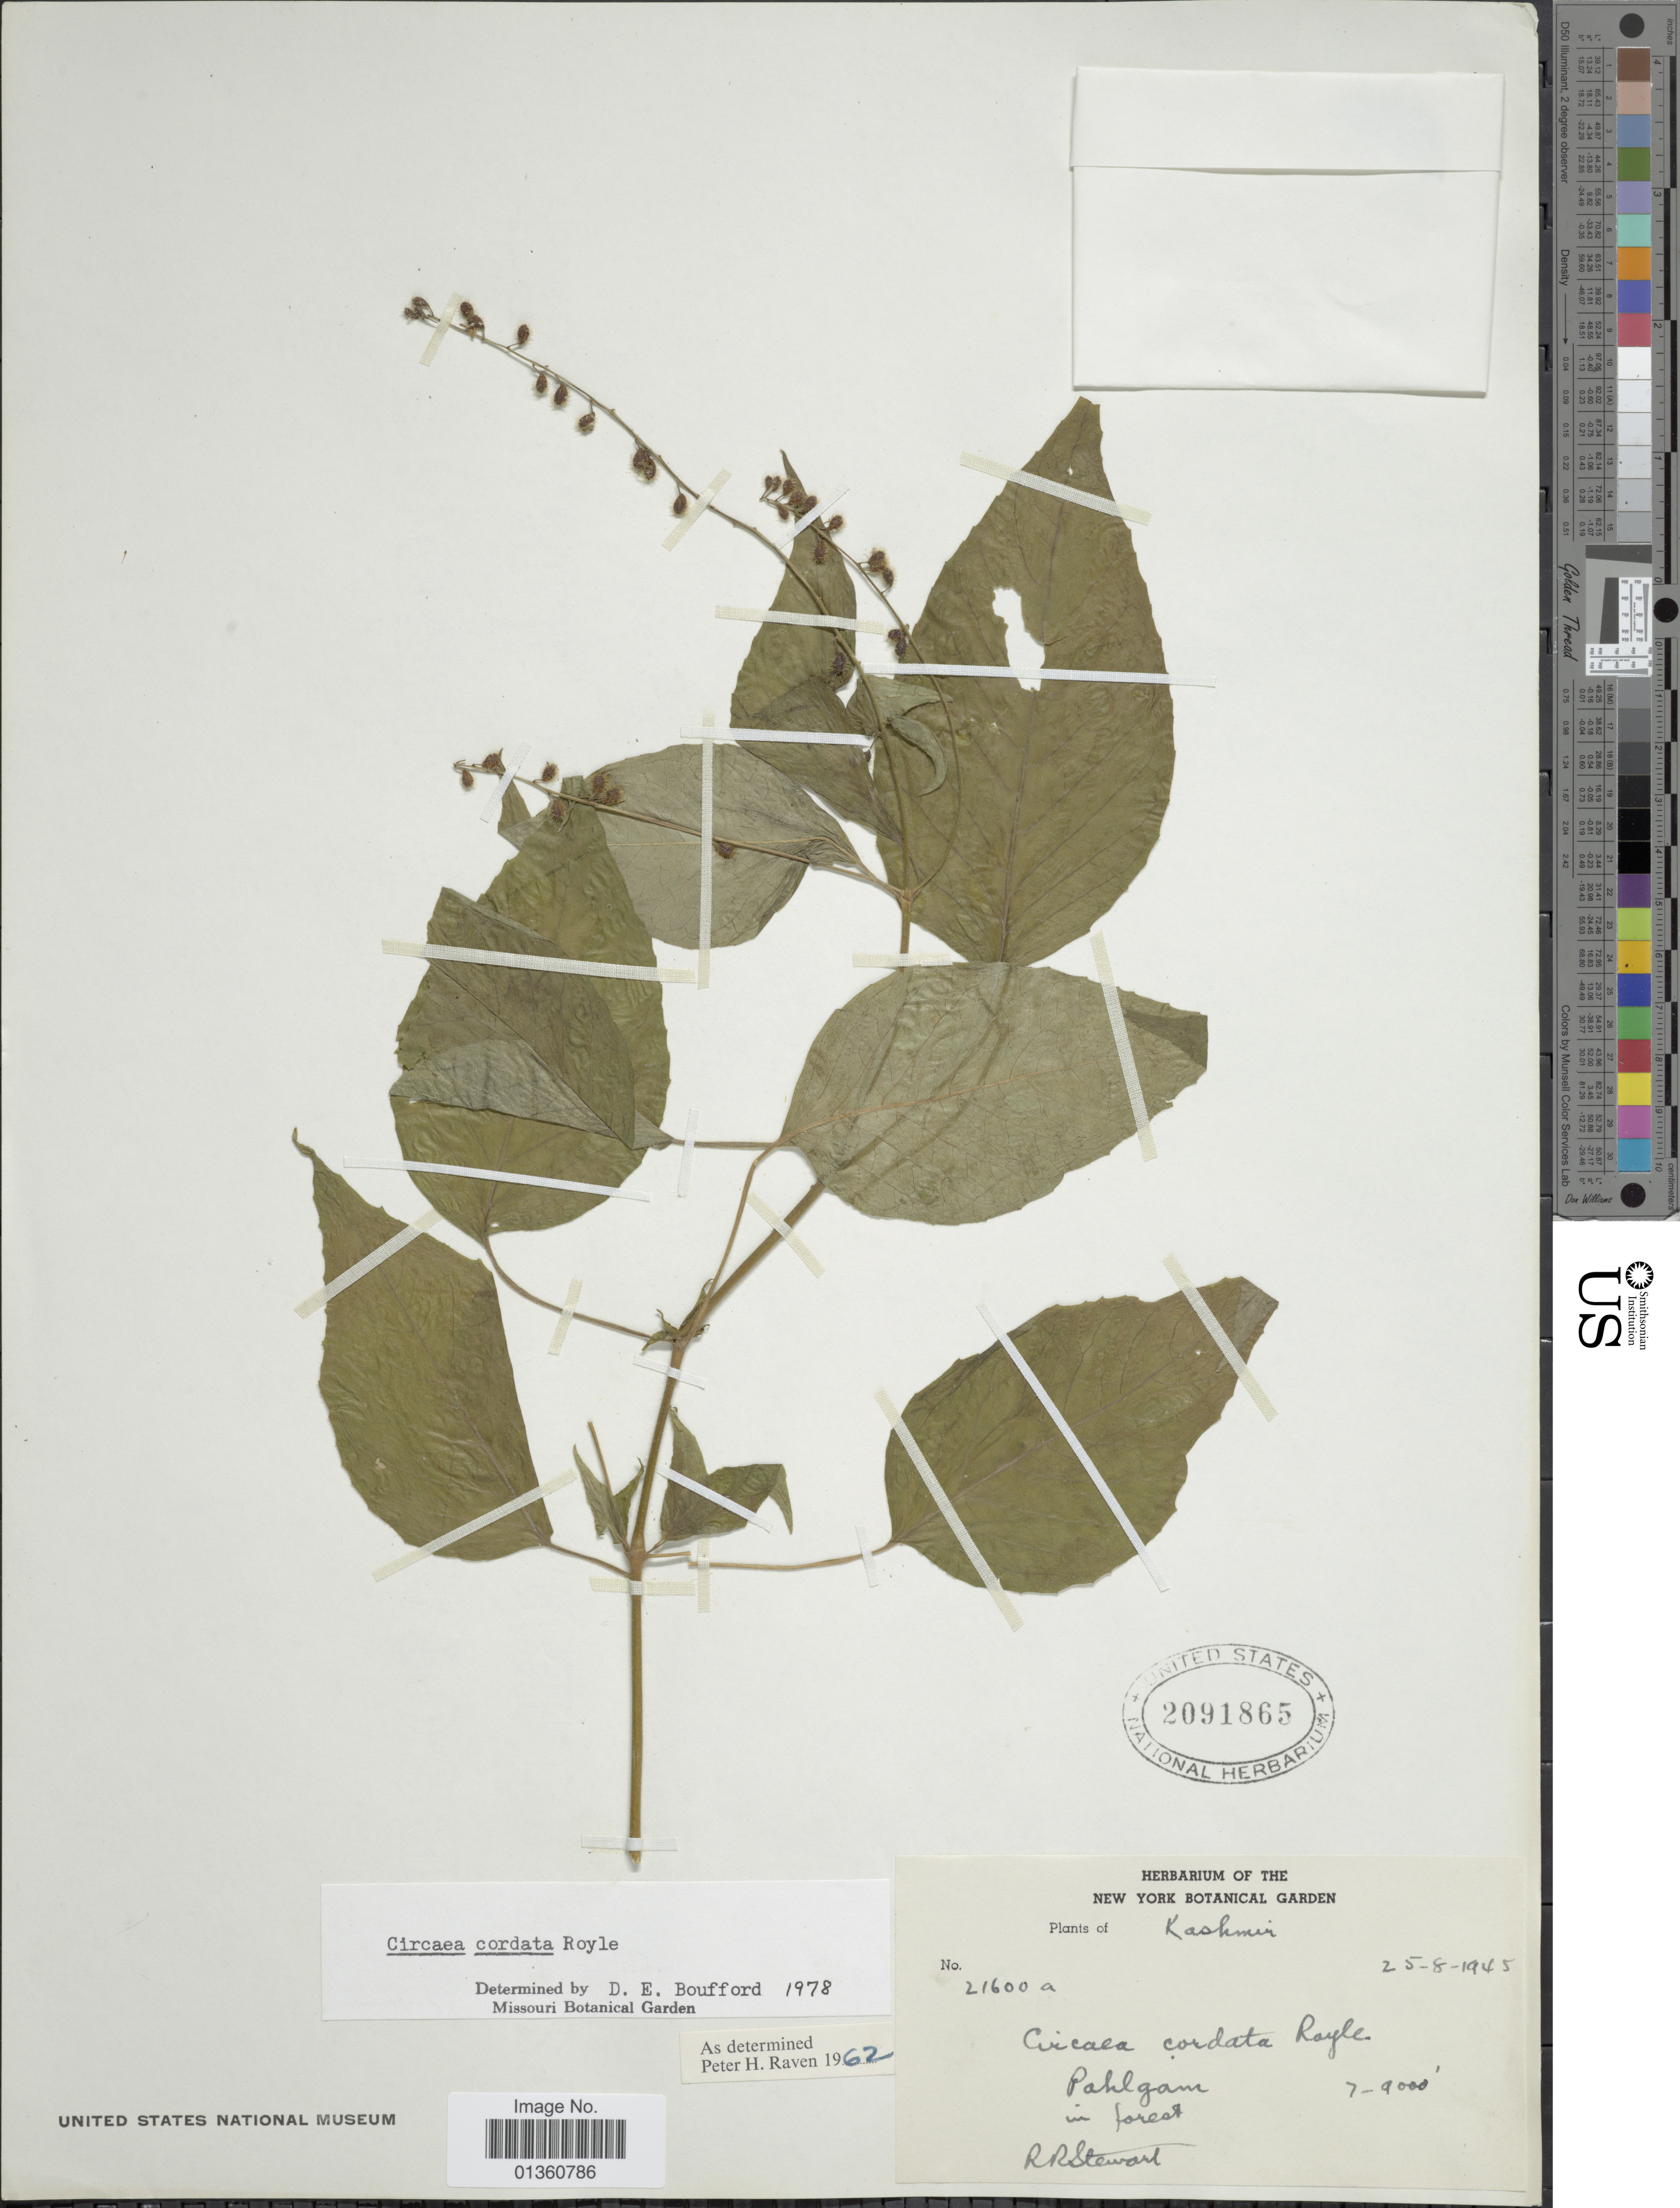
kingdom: Plantae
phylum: Tracheophyta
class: Magnoliopsida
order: Myrtales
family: Onagraceae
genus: Circaea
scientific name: Circaea cordata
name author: Royle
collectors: R. R. Stewart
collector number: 21600a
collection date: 1945-08-25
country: India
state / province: Jammu and Kashmir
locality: Kashmir. Pahlgam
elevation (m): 2134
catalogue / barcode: US 2091865